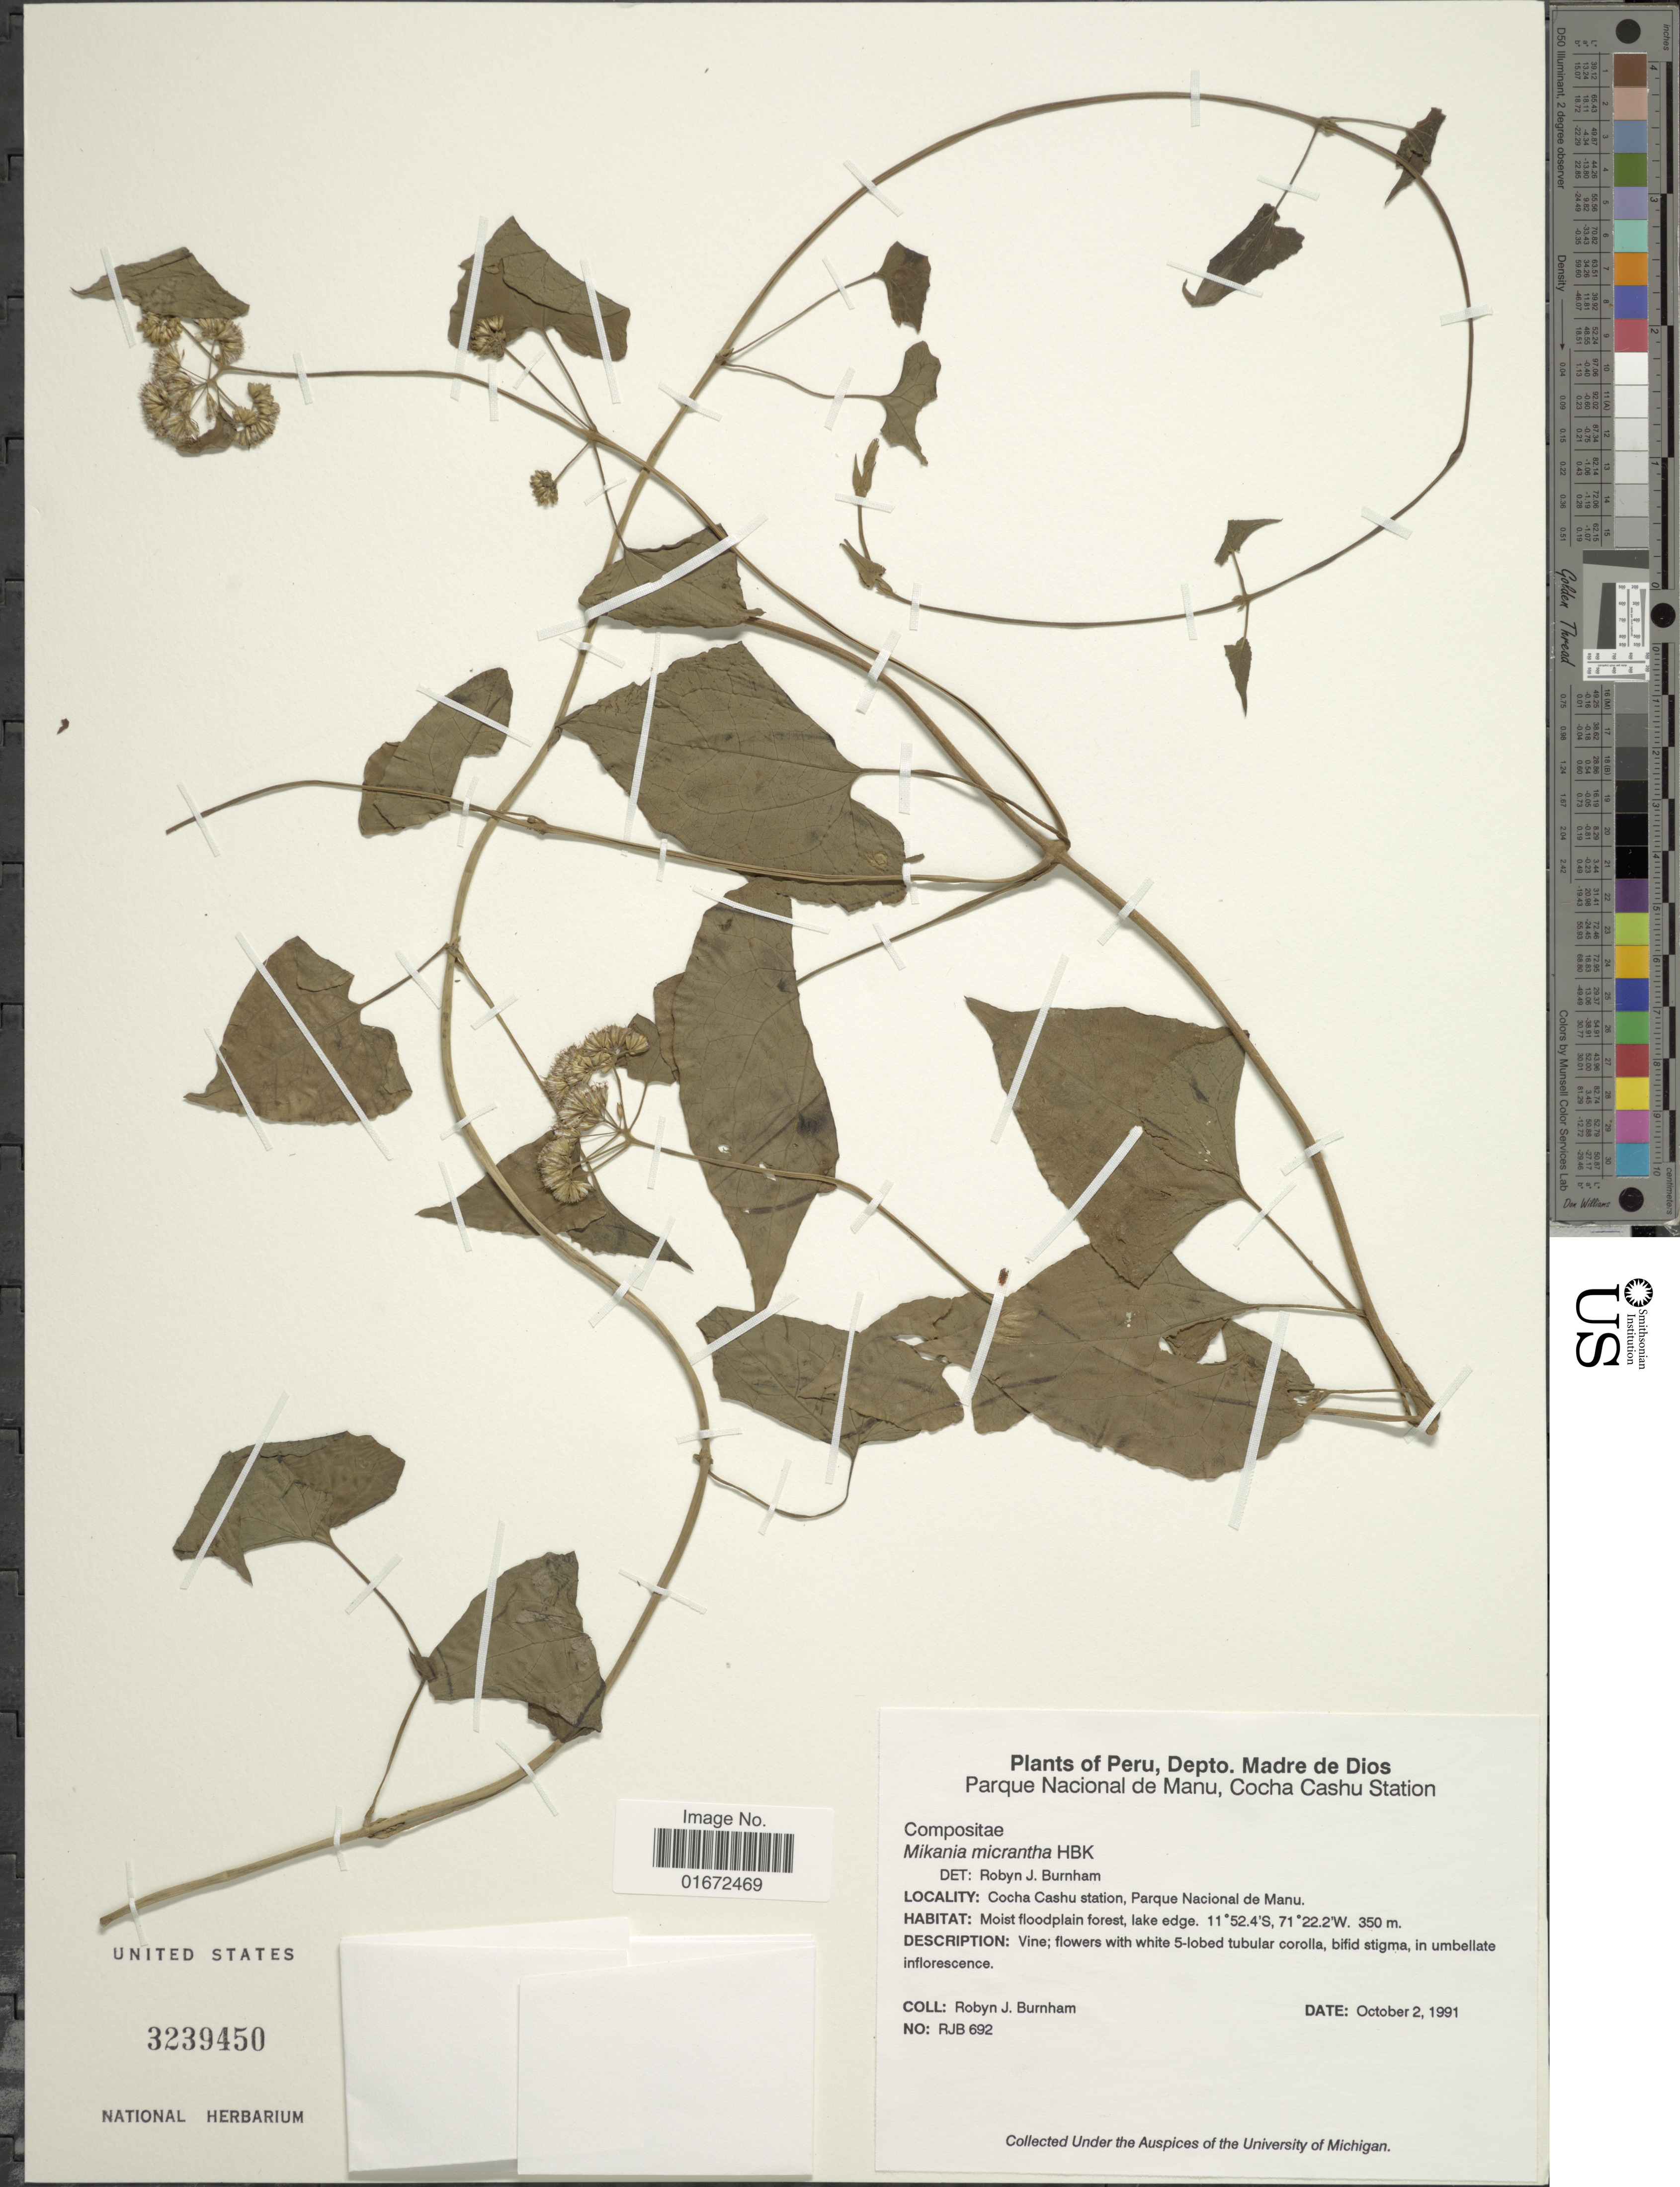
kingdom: Plantae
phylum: Tracheophyta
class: Magnoliopsida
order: Asterales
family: Asteraceae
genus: Mikania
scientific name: Mikania micrantha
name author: Kunth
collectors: R. J. Burnham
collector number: RJB 692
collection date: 1991-10-02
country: Peru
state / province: Madre de Dios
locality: Depto. Madre de Dios. Parque Nacional de Manu, Cocha Cashu Station. Cocha Cashu station, Parque Nacional de Manu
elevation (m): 350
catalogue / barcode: US 3239450